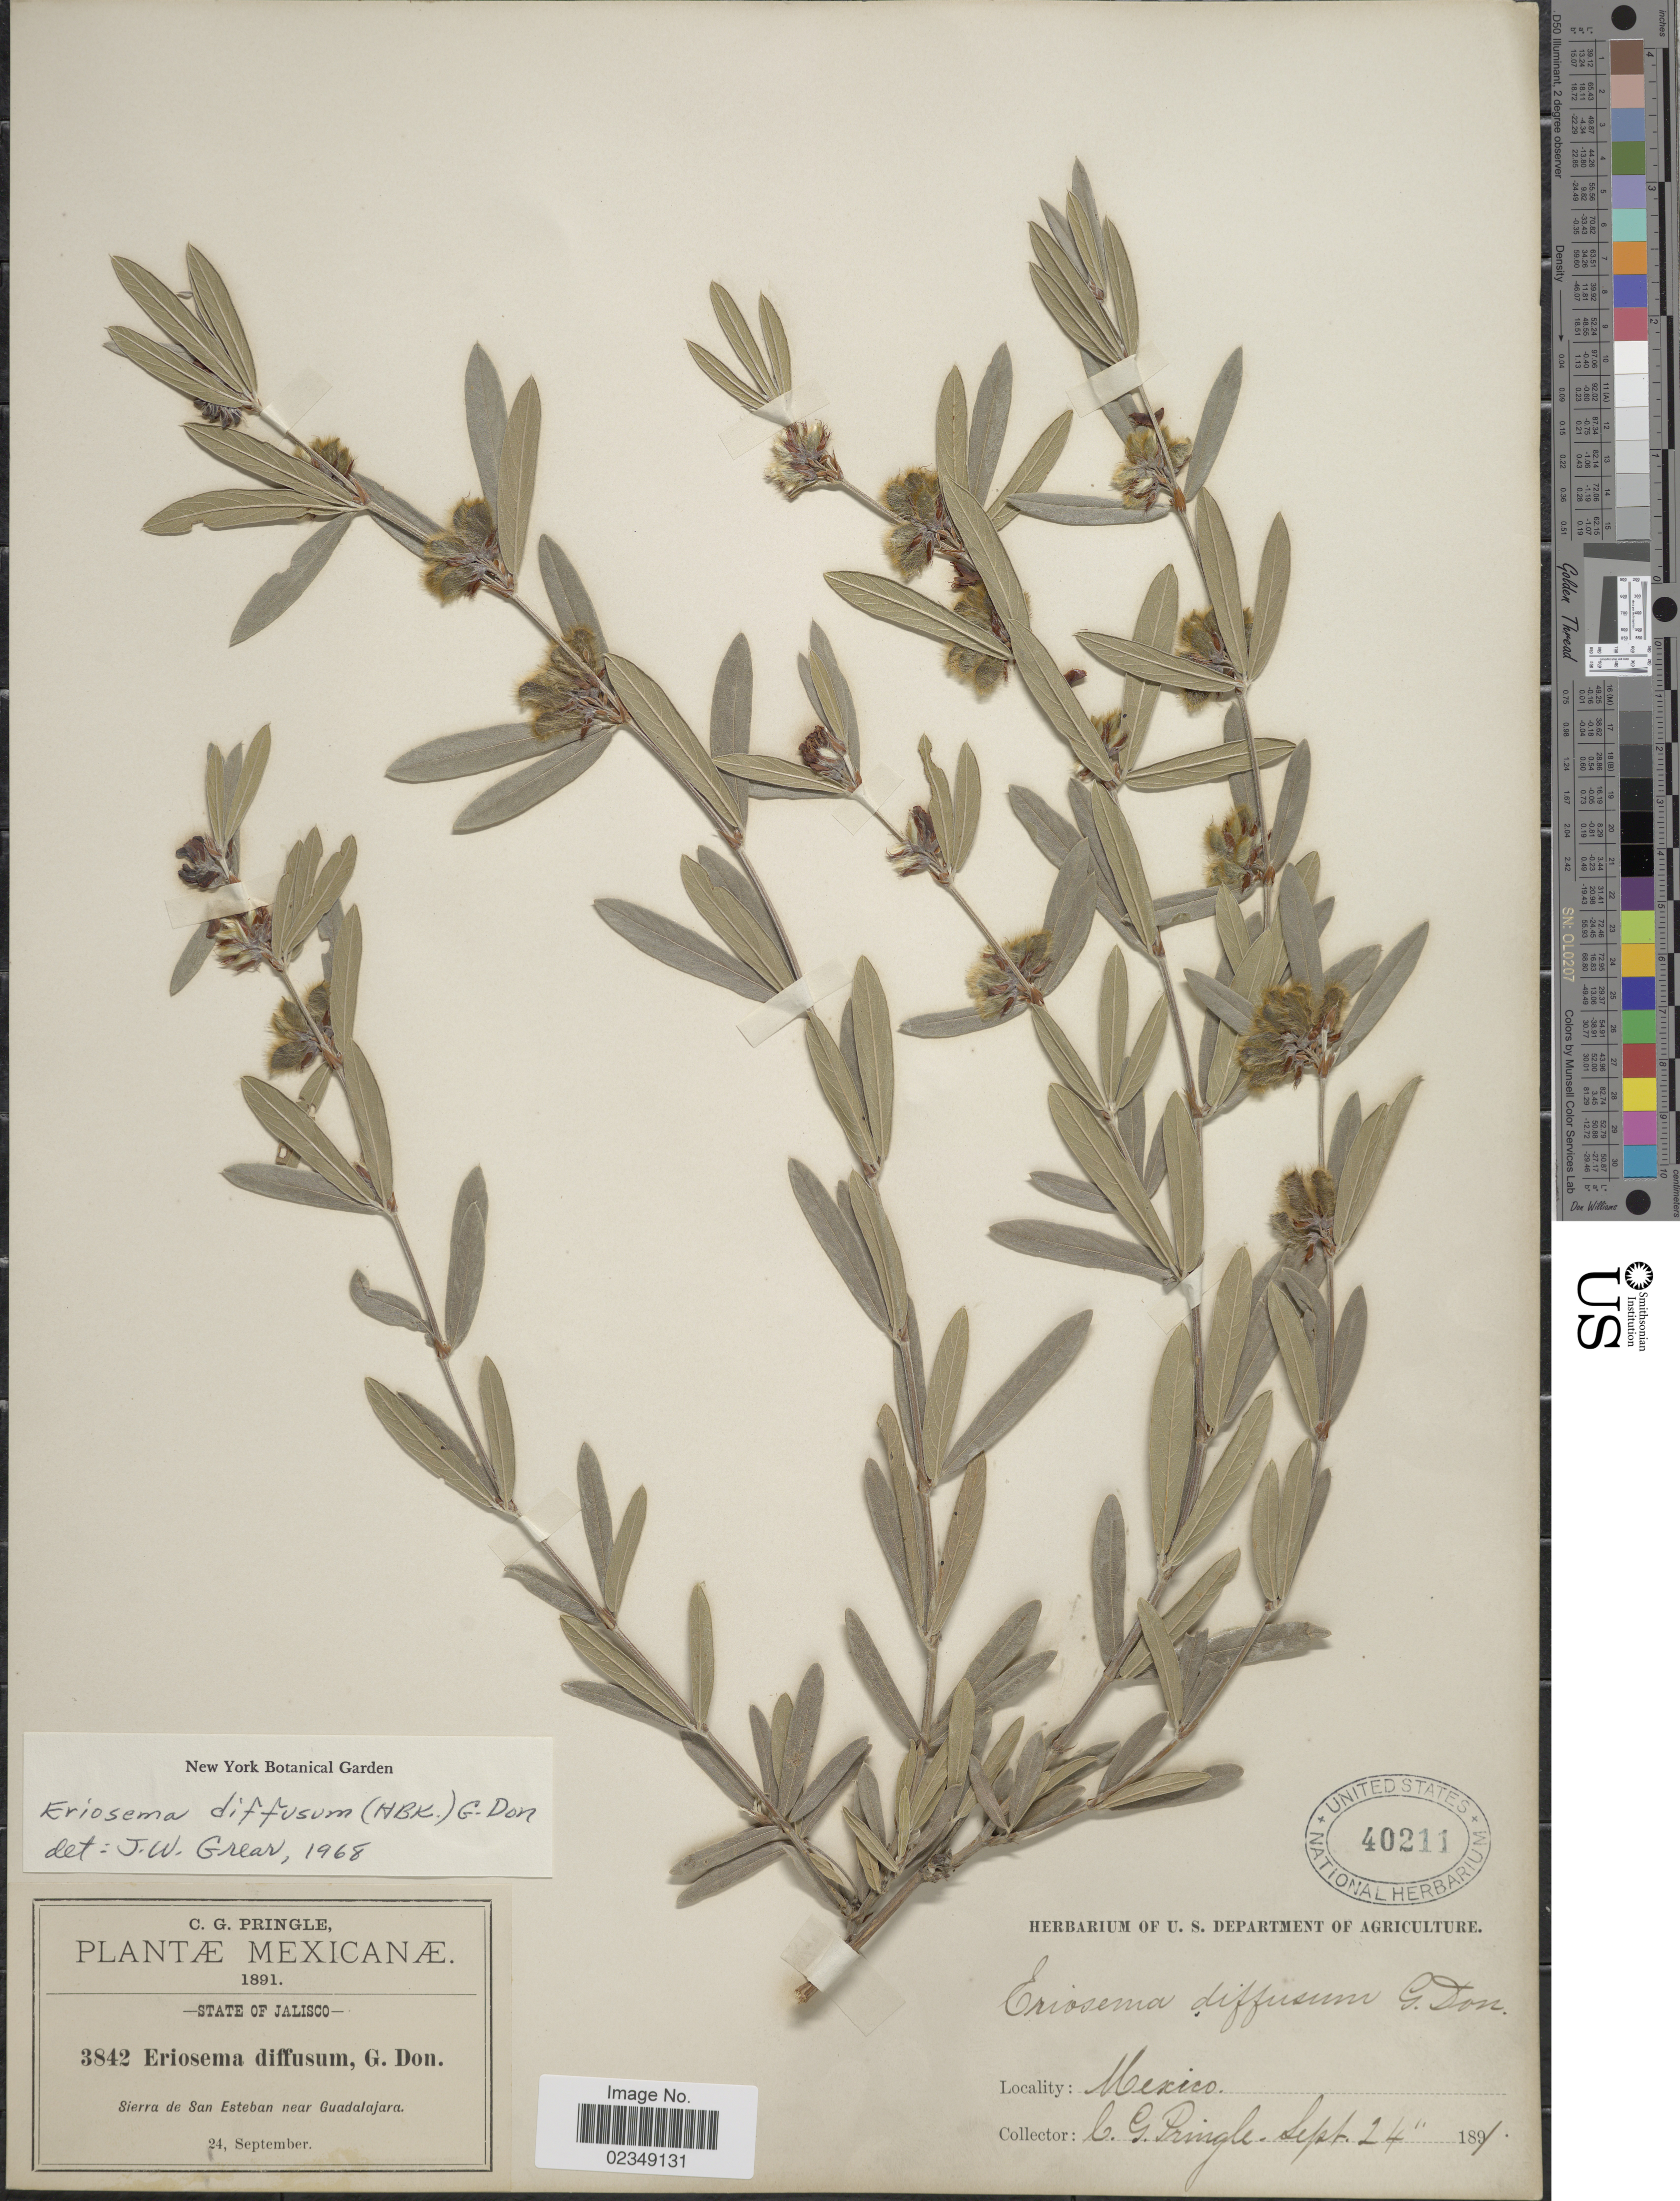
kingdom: Plantae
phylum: Tracheophyta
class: Magnoliopsida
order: Fabales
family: Fabaceae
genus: Eriosema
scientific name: Eriosema diffusum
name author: (Kunth) G. Don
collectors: C. G. Pringle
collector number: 3842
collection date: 1891-09-24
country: Mexico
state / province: Jalisco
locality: Sierra de San Esteban near Guadalajara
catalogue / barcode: US 40211